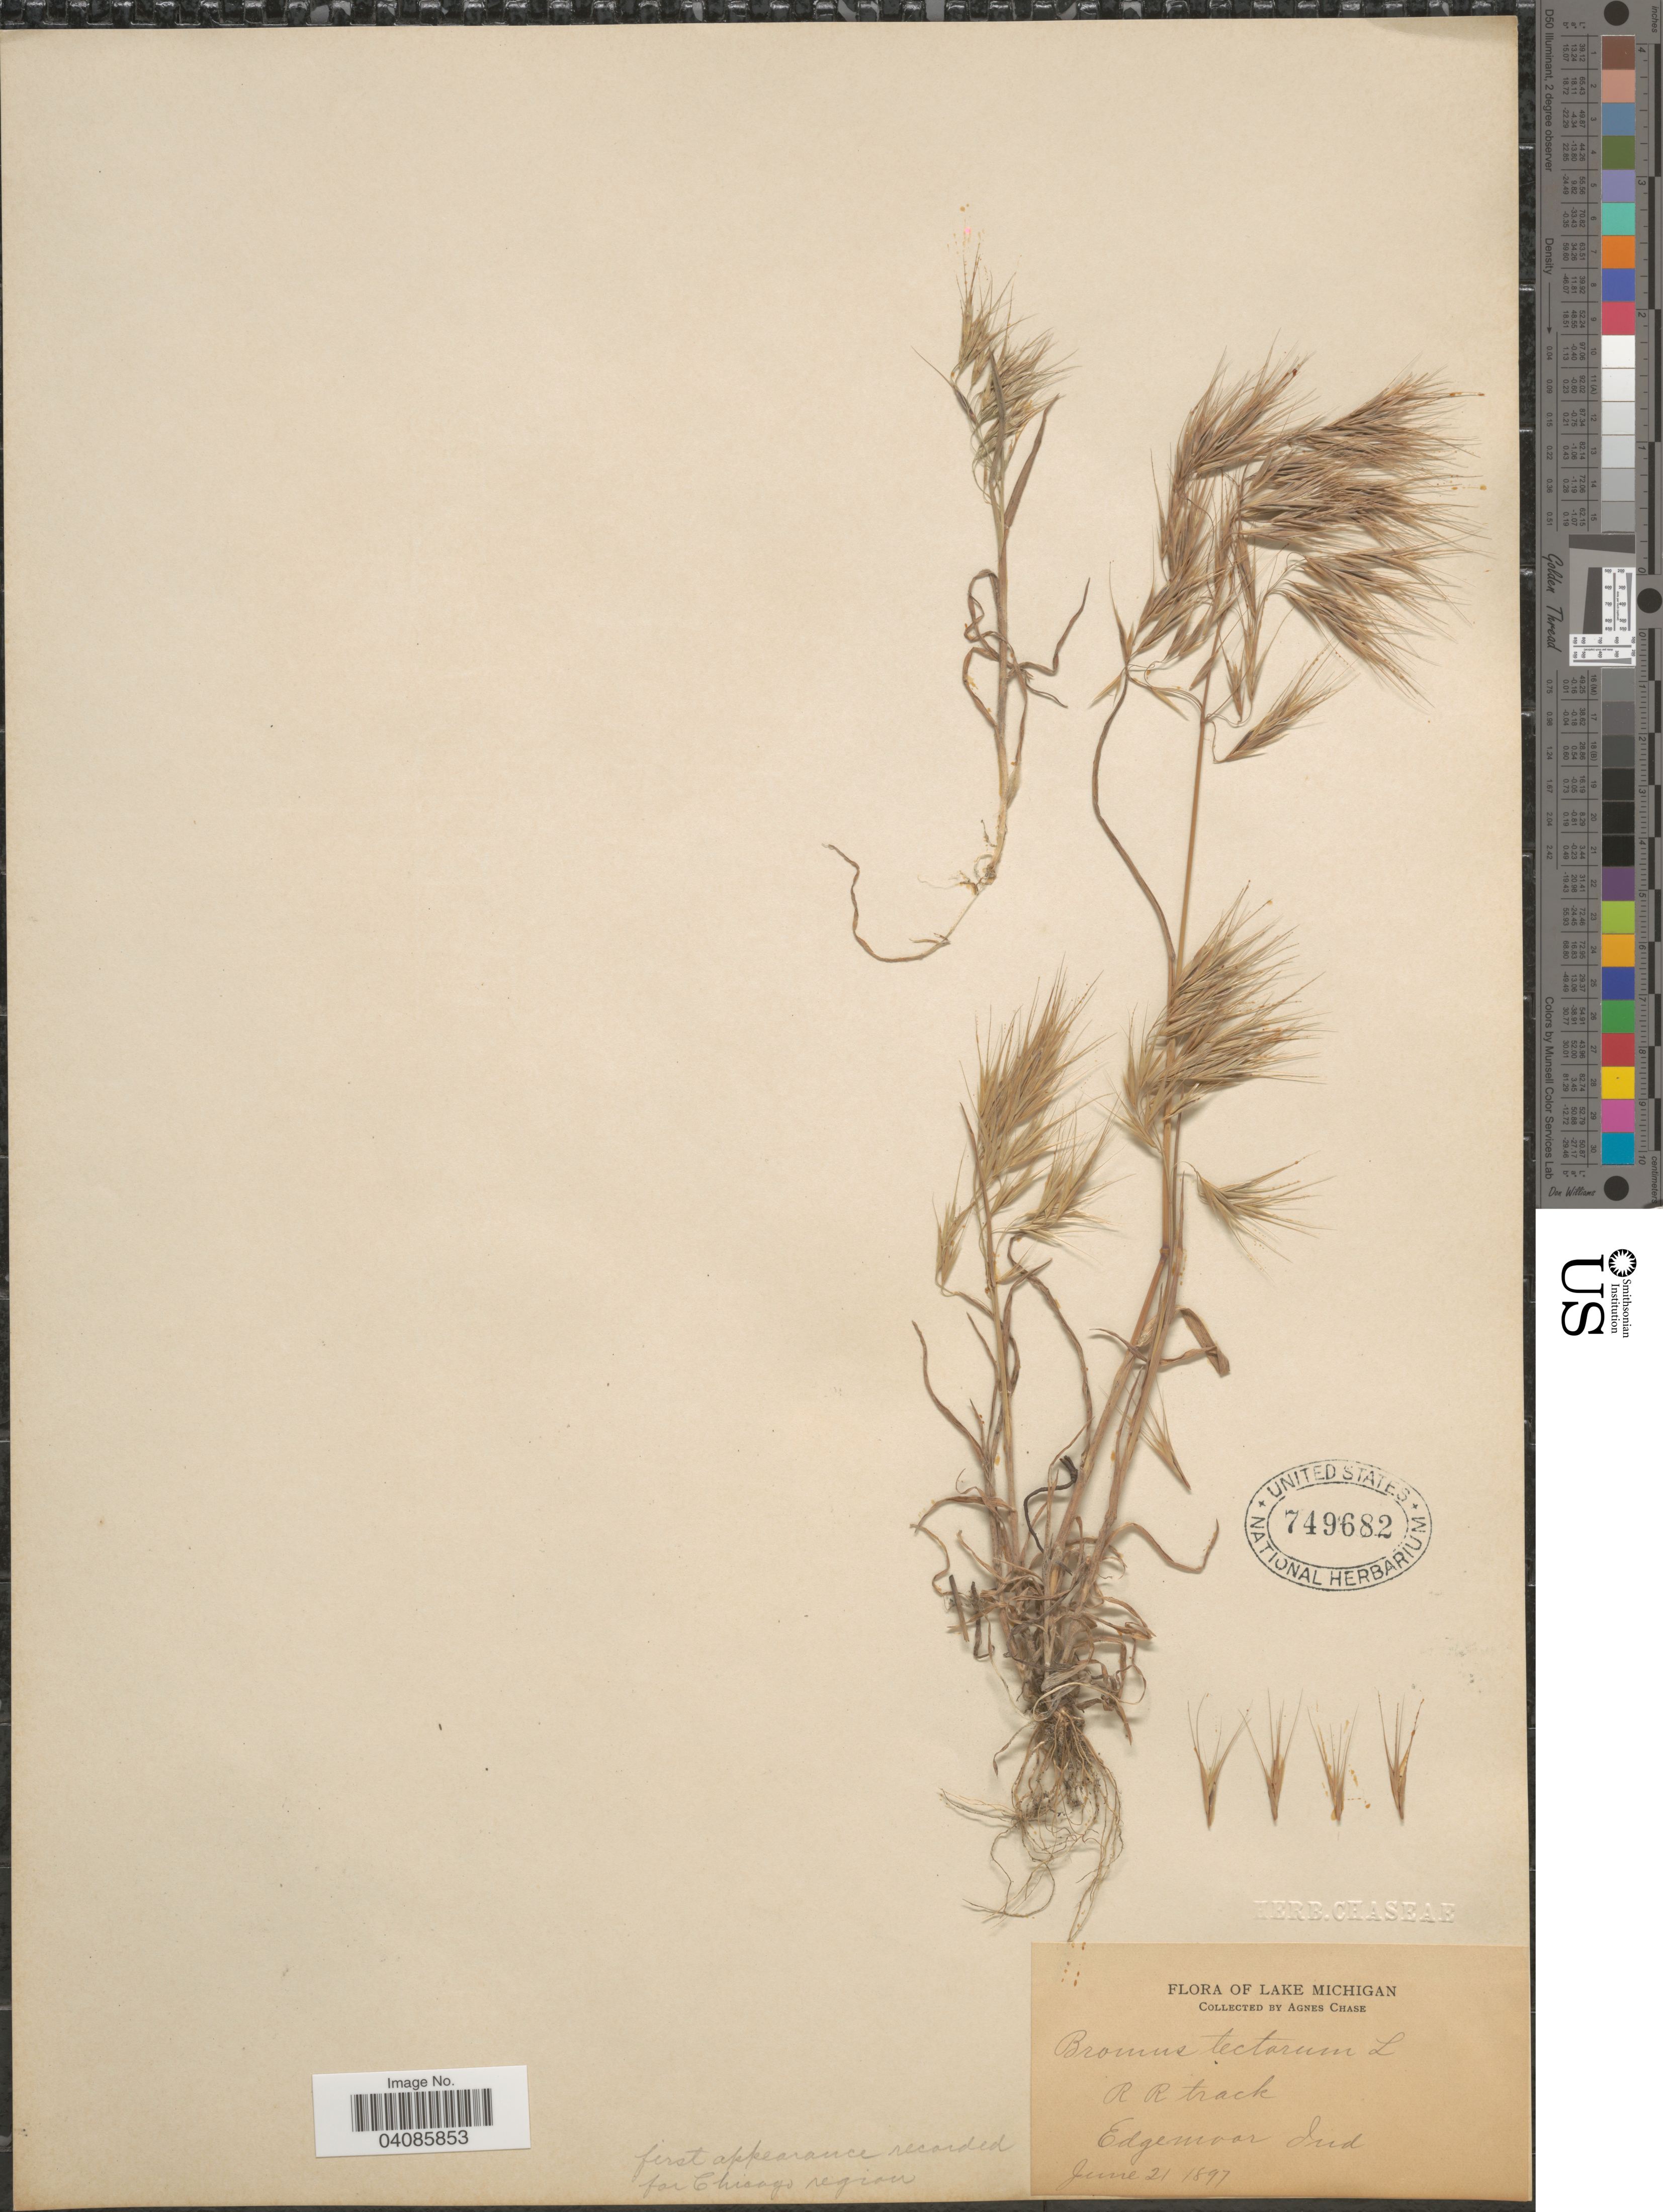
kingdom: Plantae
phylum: Tracheophyta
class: Liliopsida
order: Poales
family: Poaceae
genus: Bromus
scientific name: Bromus tectorum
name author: L.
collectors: A. Chase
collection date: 1897-06-21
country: United States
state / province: Indiana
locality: Lake Michigan. R. R. track. Edgemoor.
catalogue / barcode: US 749682